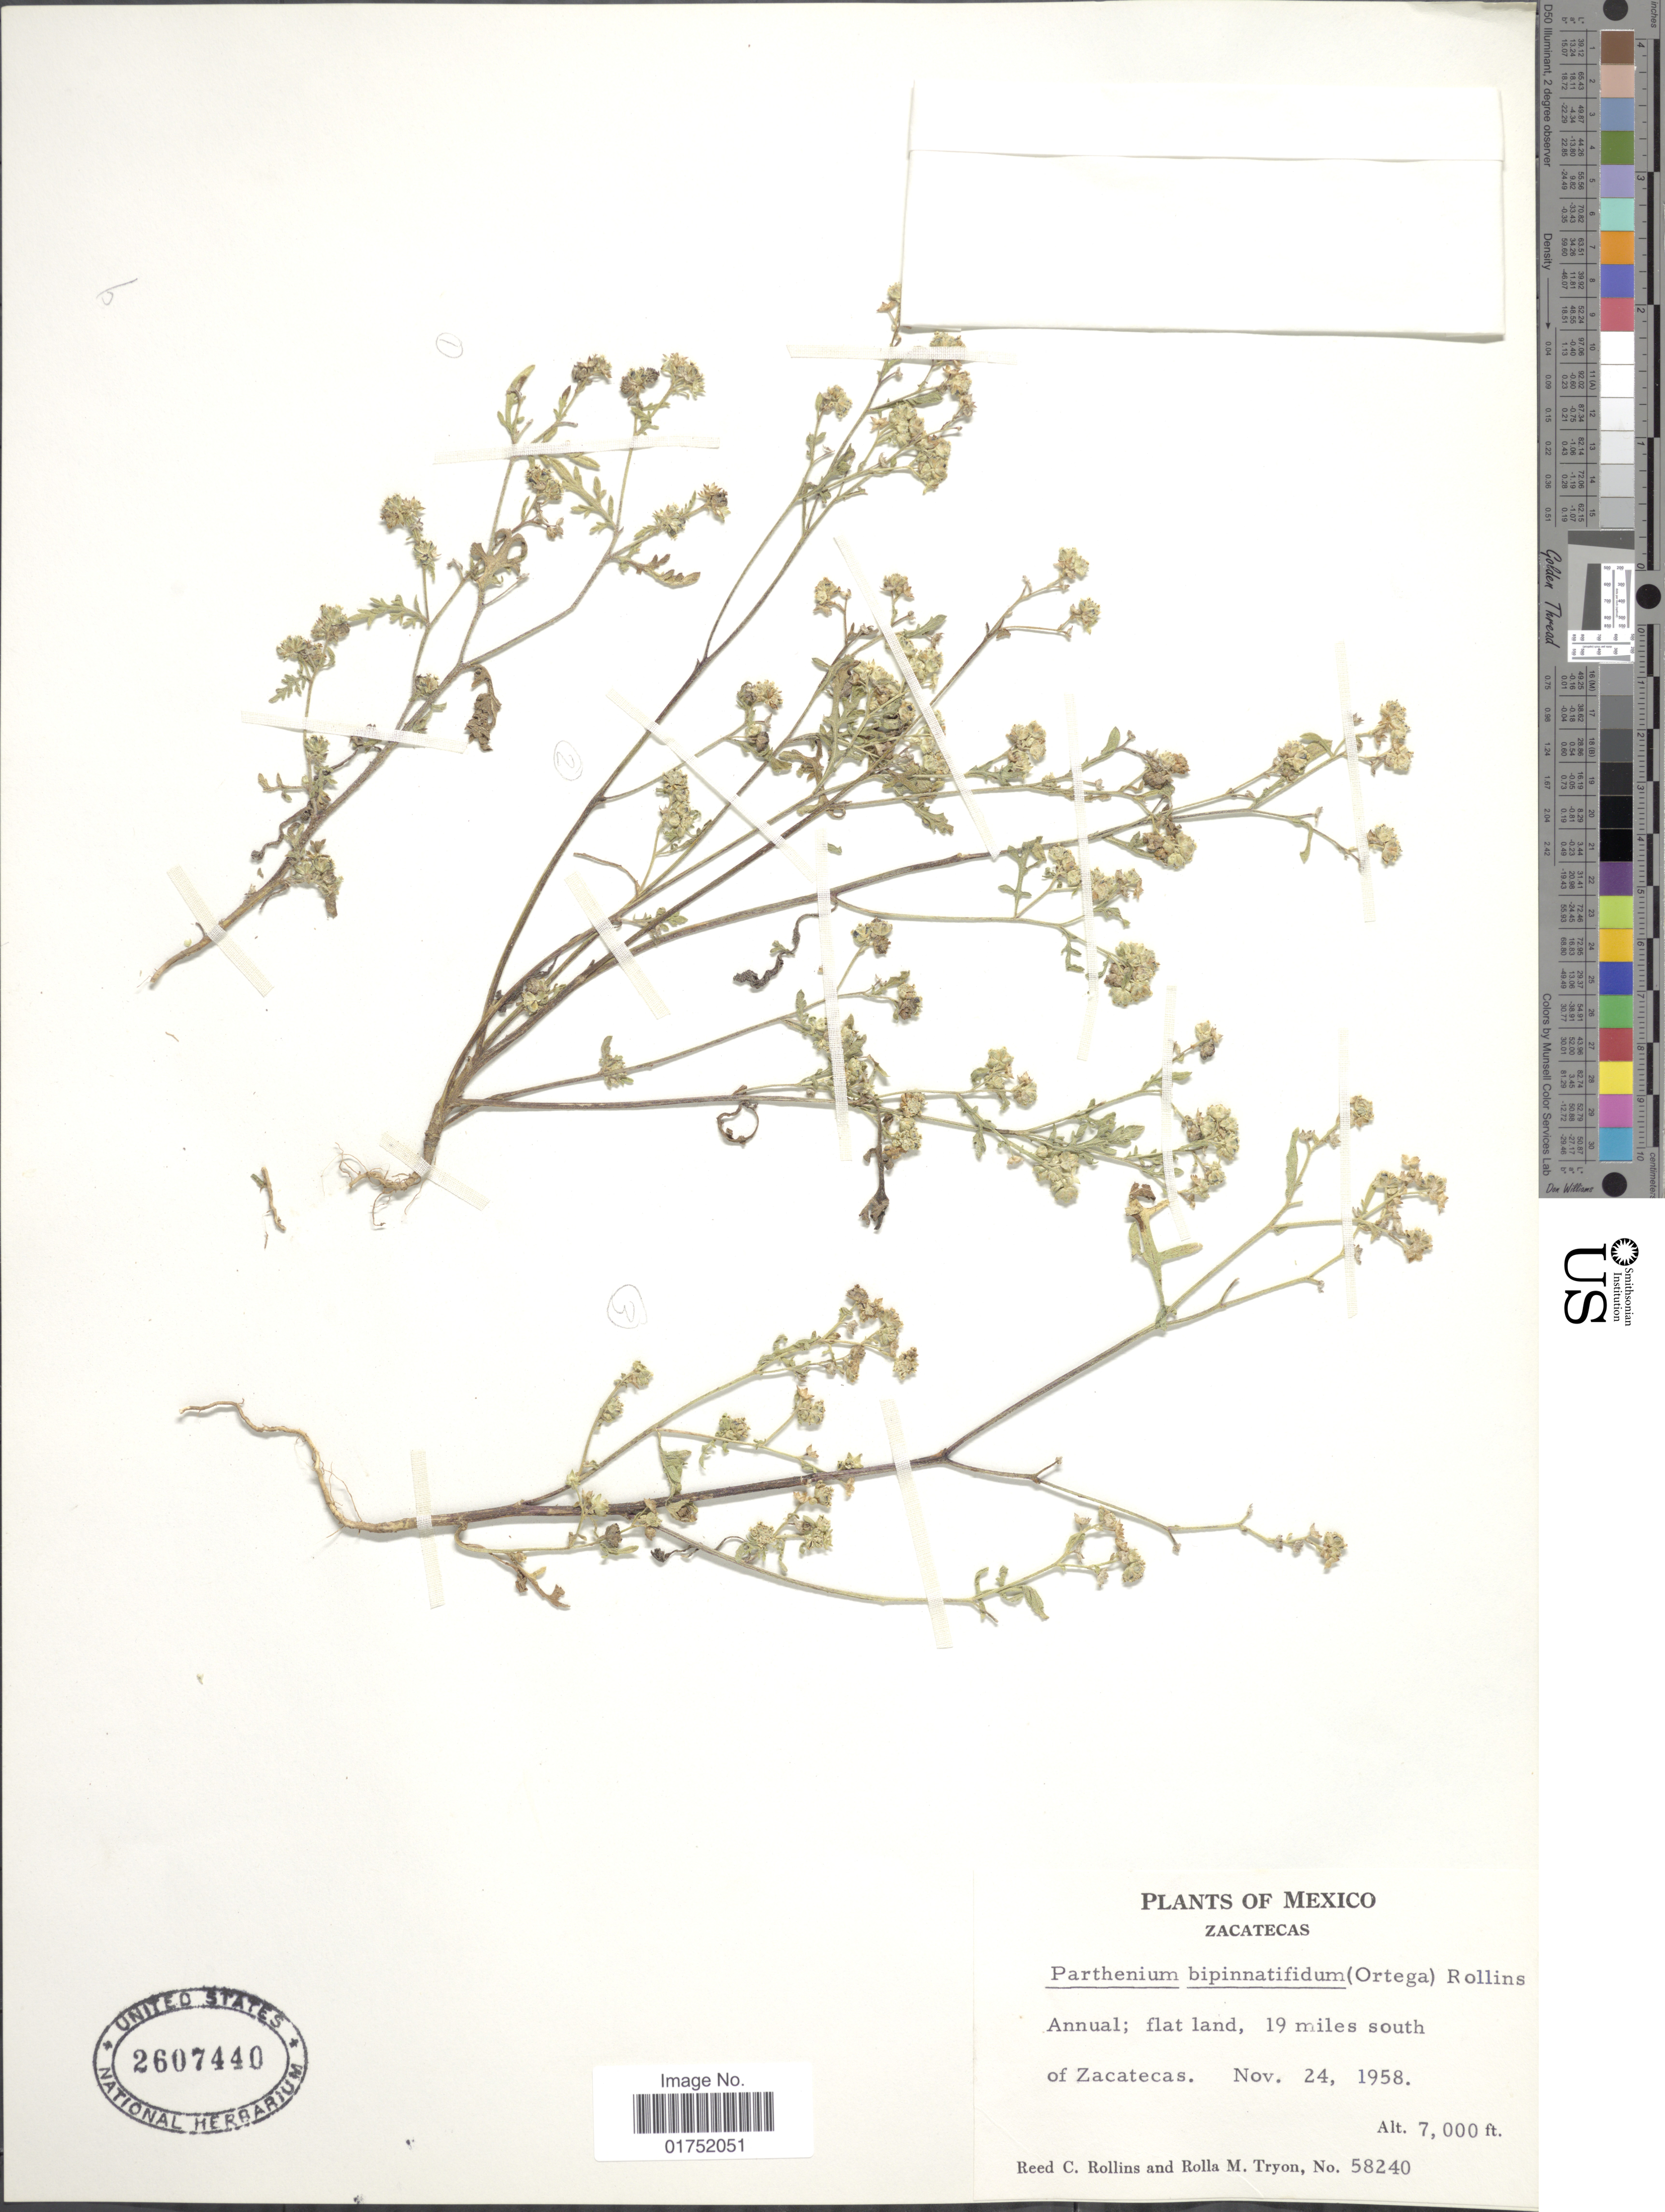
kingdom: Plantae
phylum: Tracheophyta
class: Magnoliopsida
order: Asterales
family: Asteraceae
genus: Parthenium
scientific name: Parthenium bipinnatifidum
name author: (Ortega) Rollins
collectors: R. C. Rollins & R. M. Tryon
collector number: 58240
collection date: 1958-11-24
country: Mexico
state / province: Zacatecas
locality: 19 miles south of Zacatecas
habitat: flat land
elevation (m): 2134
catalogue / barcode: US 2607440